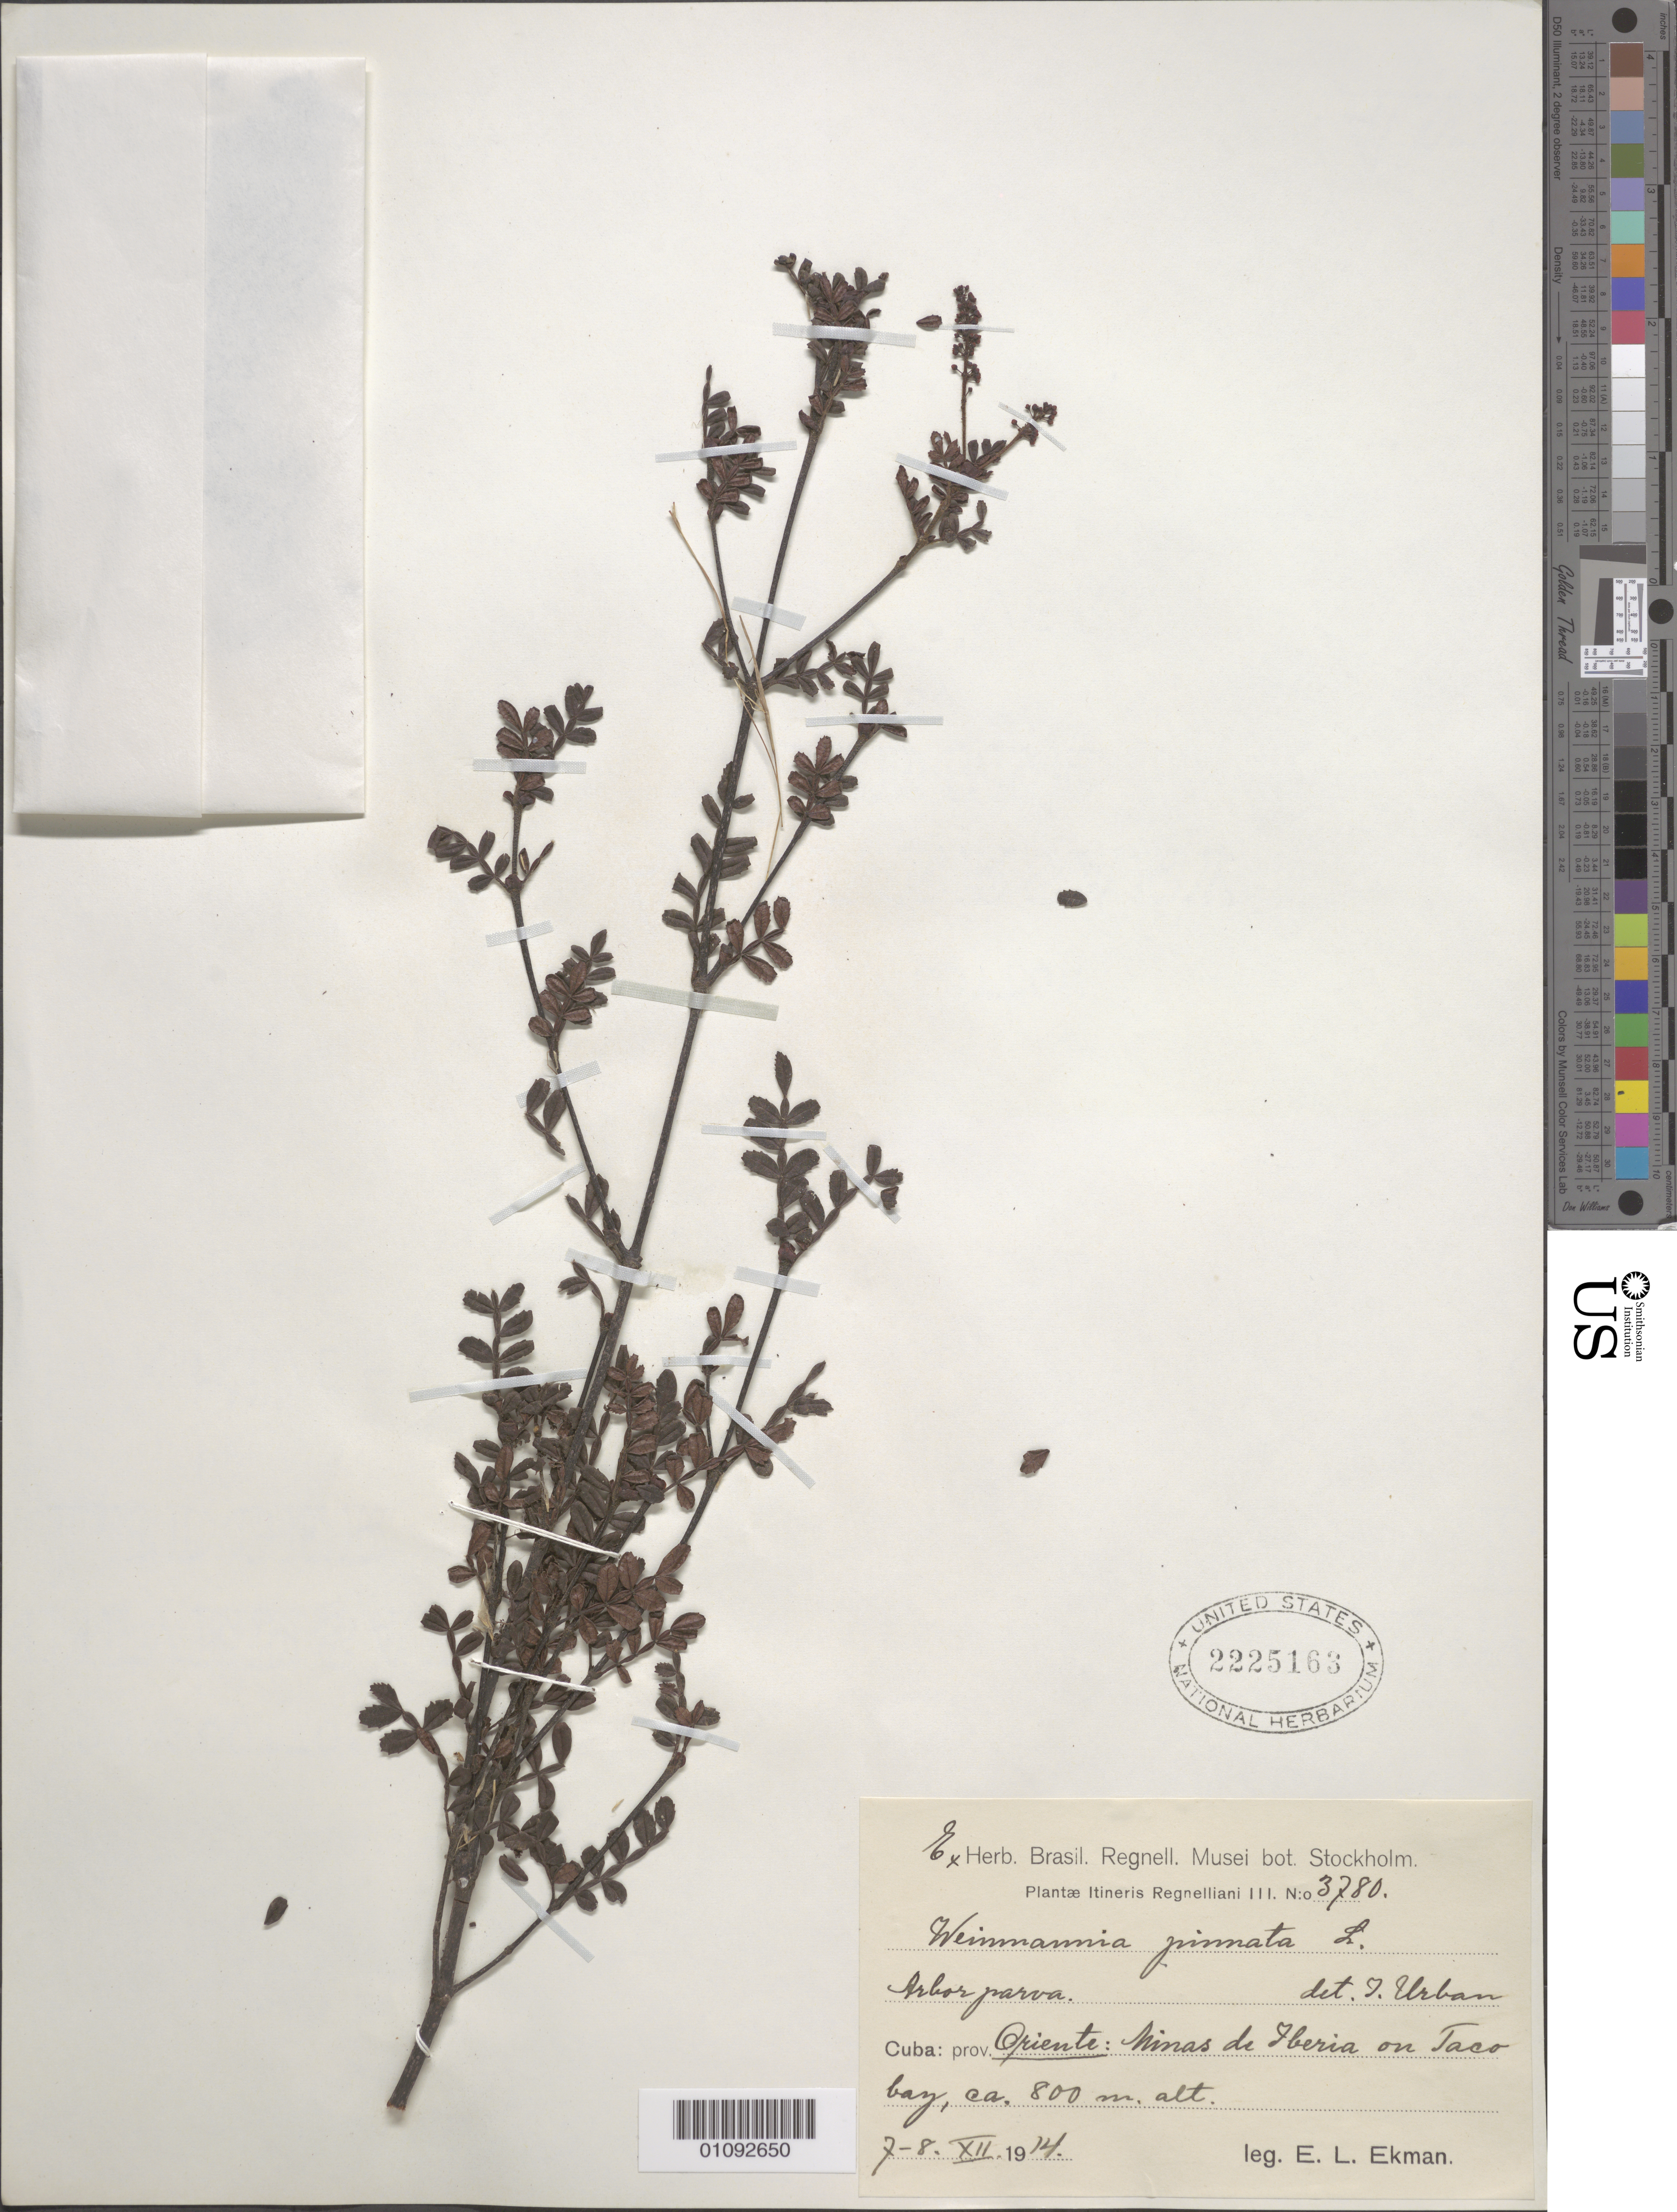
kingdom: Plantae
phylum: Tracheophyta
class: Magnoliopsida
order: Oxalidales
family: Cunoniaceae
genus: Weinmannia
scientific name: Weinmannia pinnata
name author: L.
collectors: E. L. Ekman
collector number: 3780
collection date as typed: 07 Dec 1914 to 08 Dec 1914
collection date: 1914-12-07/1914-12-08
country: Cuba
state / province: Guantánamo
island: Cuba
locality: Oriente: Minas de Heria(?) on Taco Bay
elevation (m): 800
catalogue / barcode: US 2225163